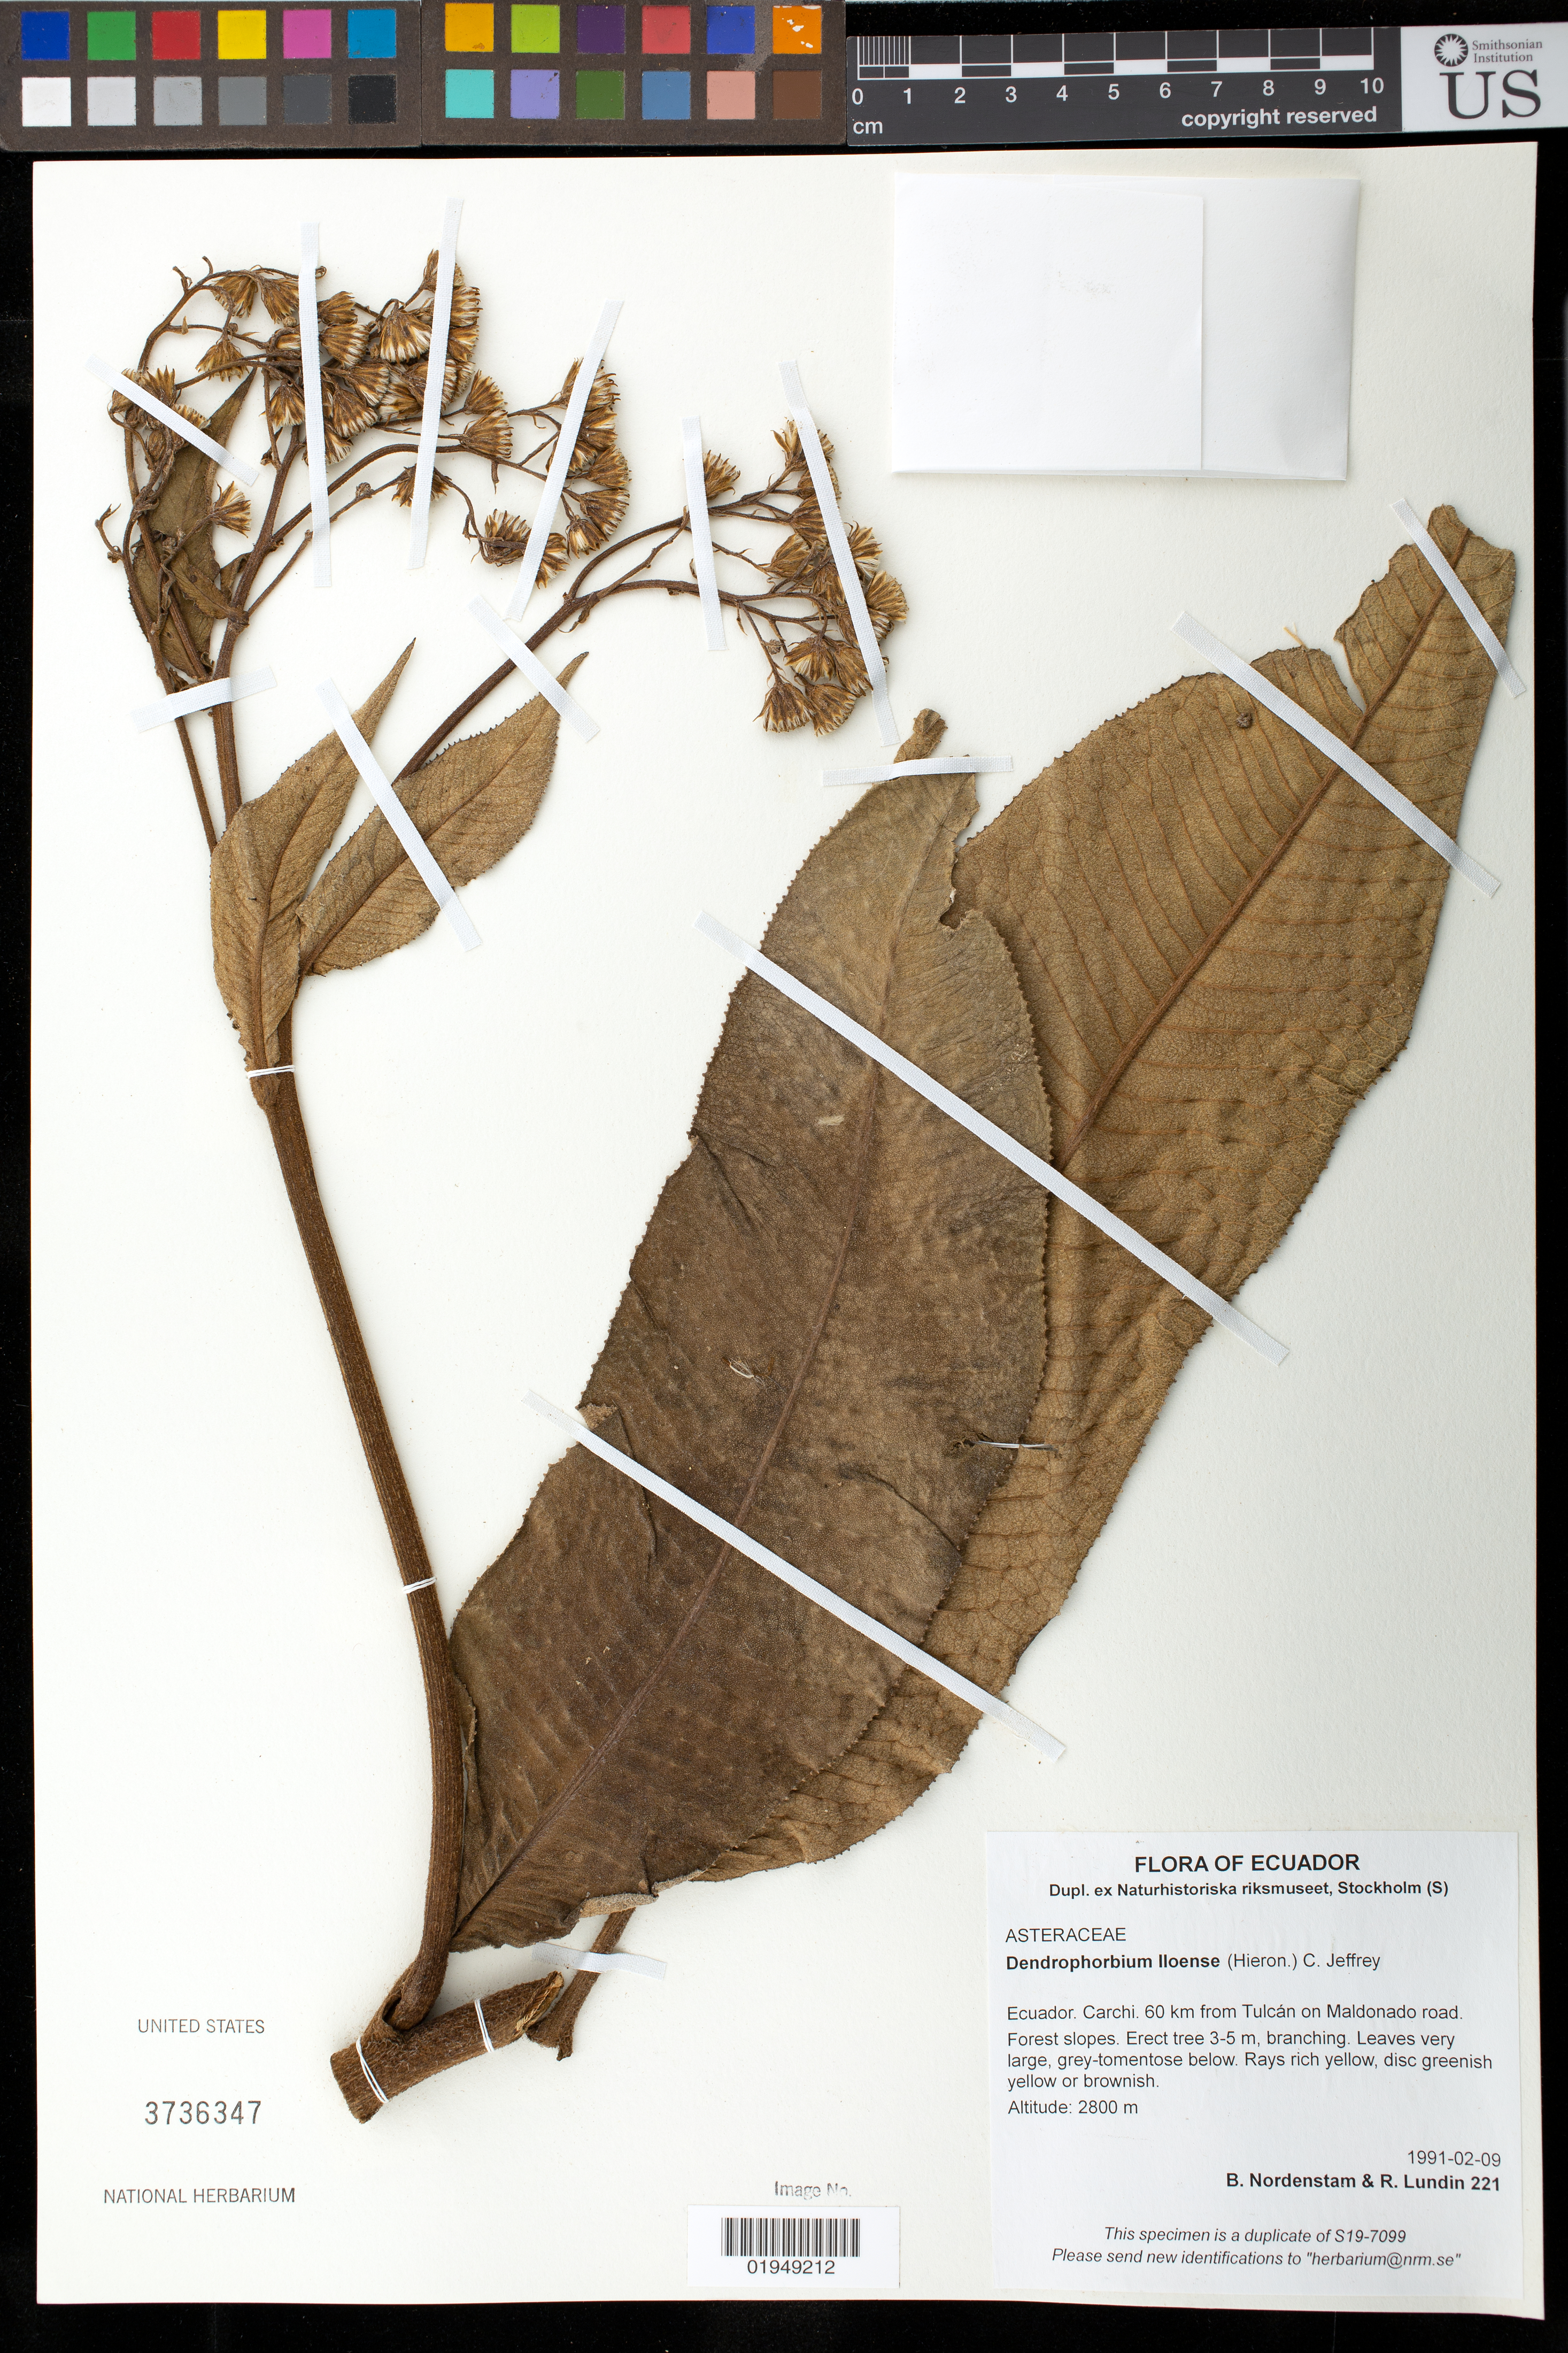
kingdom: Plantae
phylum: Tracheophyta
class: Magnoliopsida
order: Asterales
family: Asteraceae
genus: Dendrophorbium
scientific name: Dendrophorbium iloense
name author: (Hieron.) C. Jeffrey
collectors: B. Nordenstam & R. Lundin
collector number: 221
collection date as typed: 1991-02-09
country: Ecuador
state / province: Carchi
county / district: Tulcán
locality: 60 km from Tulcan on Maldonado road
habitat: forest slopes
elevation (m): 2800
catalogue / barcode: US 3736347